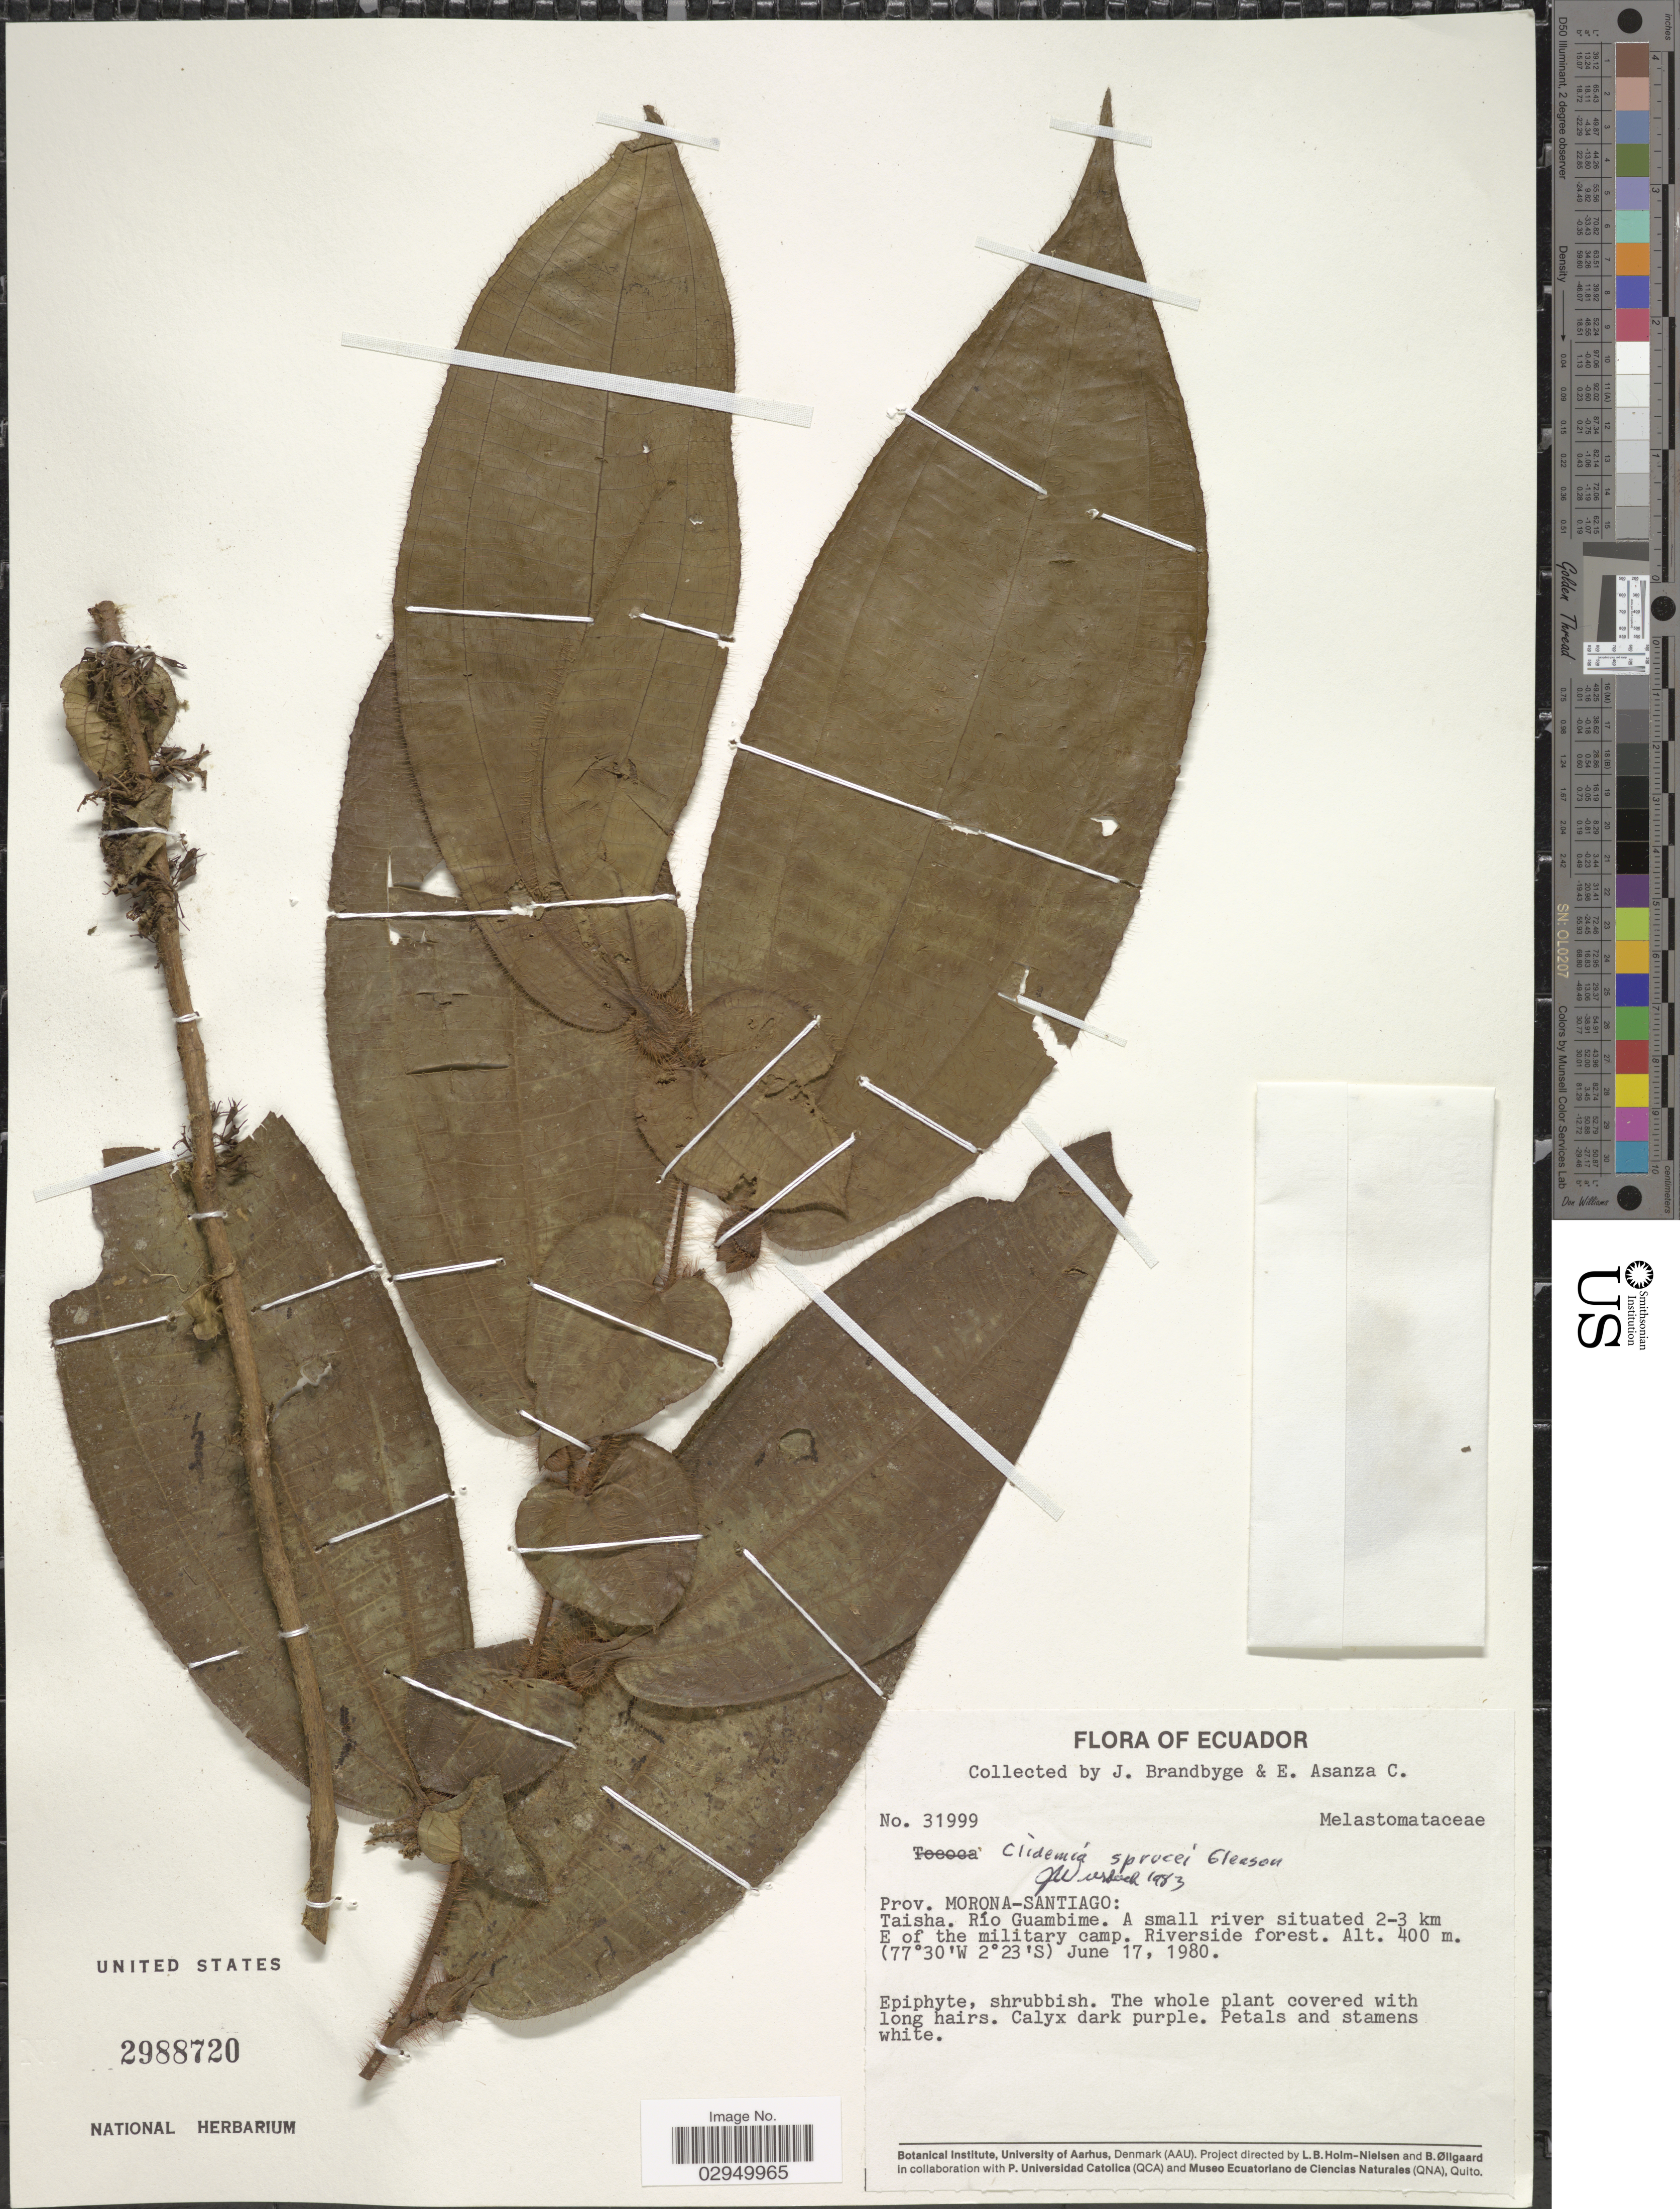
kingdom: Plantae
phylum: Tracheophyta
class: Magnoliopsida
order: Myrtales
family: Melastomataceae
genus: Clidemia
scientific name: Clidemia sprucei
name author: Gleason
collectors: J. Brandbyge & E. Asanza C.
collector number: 31999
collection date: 1980-06-17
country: Ecuador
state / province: Morona-Santiago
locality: Taisha. Río Guambime. A small river situated 2-3 km E of the military camp. Riverside forest.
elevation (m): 400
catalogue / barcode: US 2988720